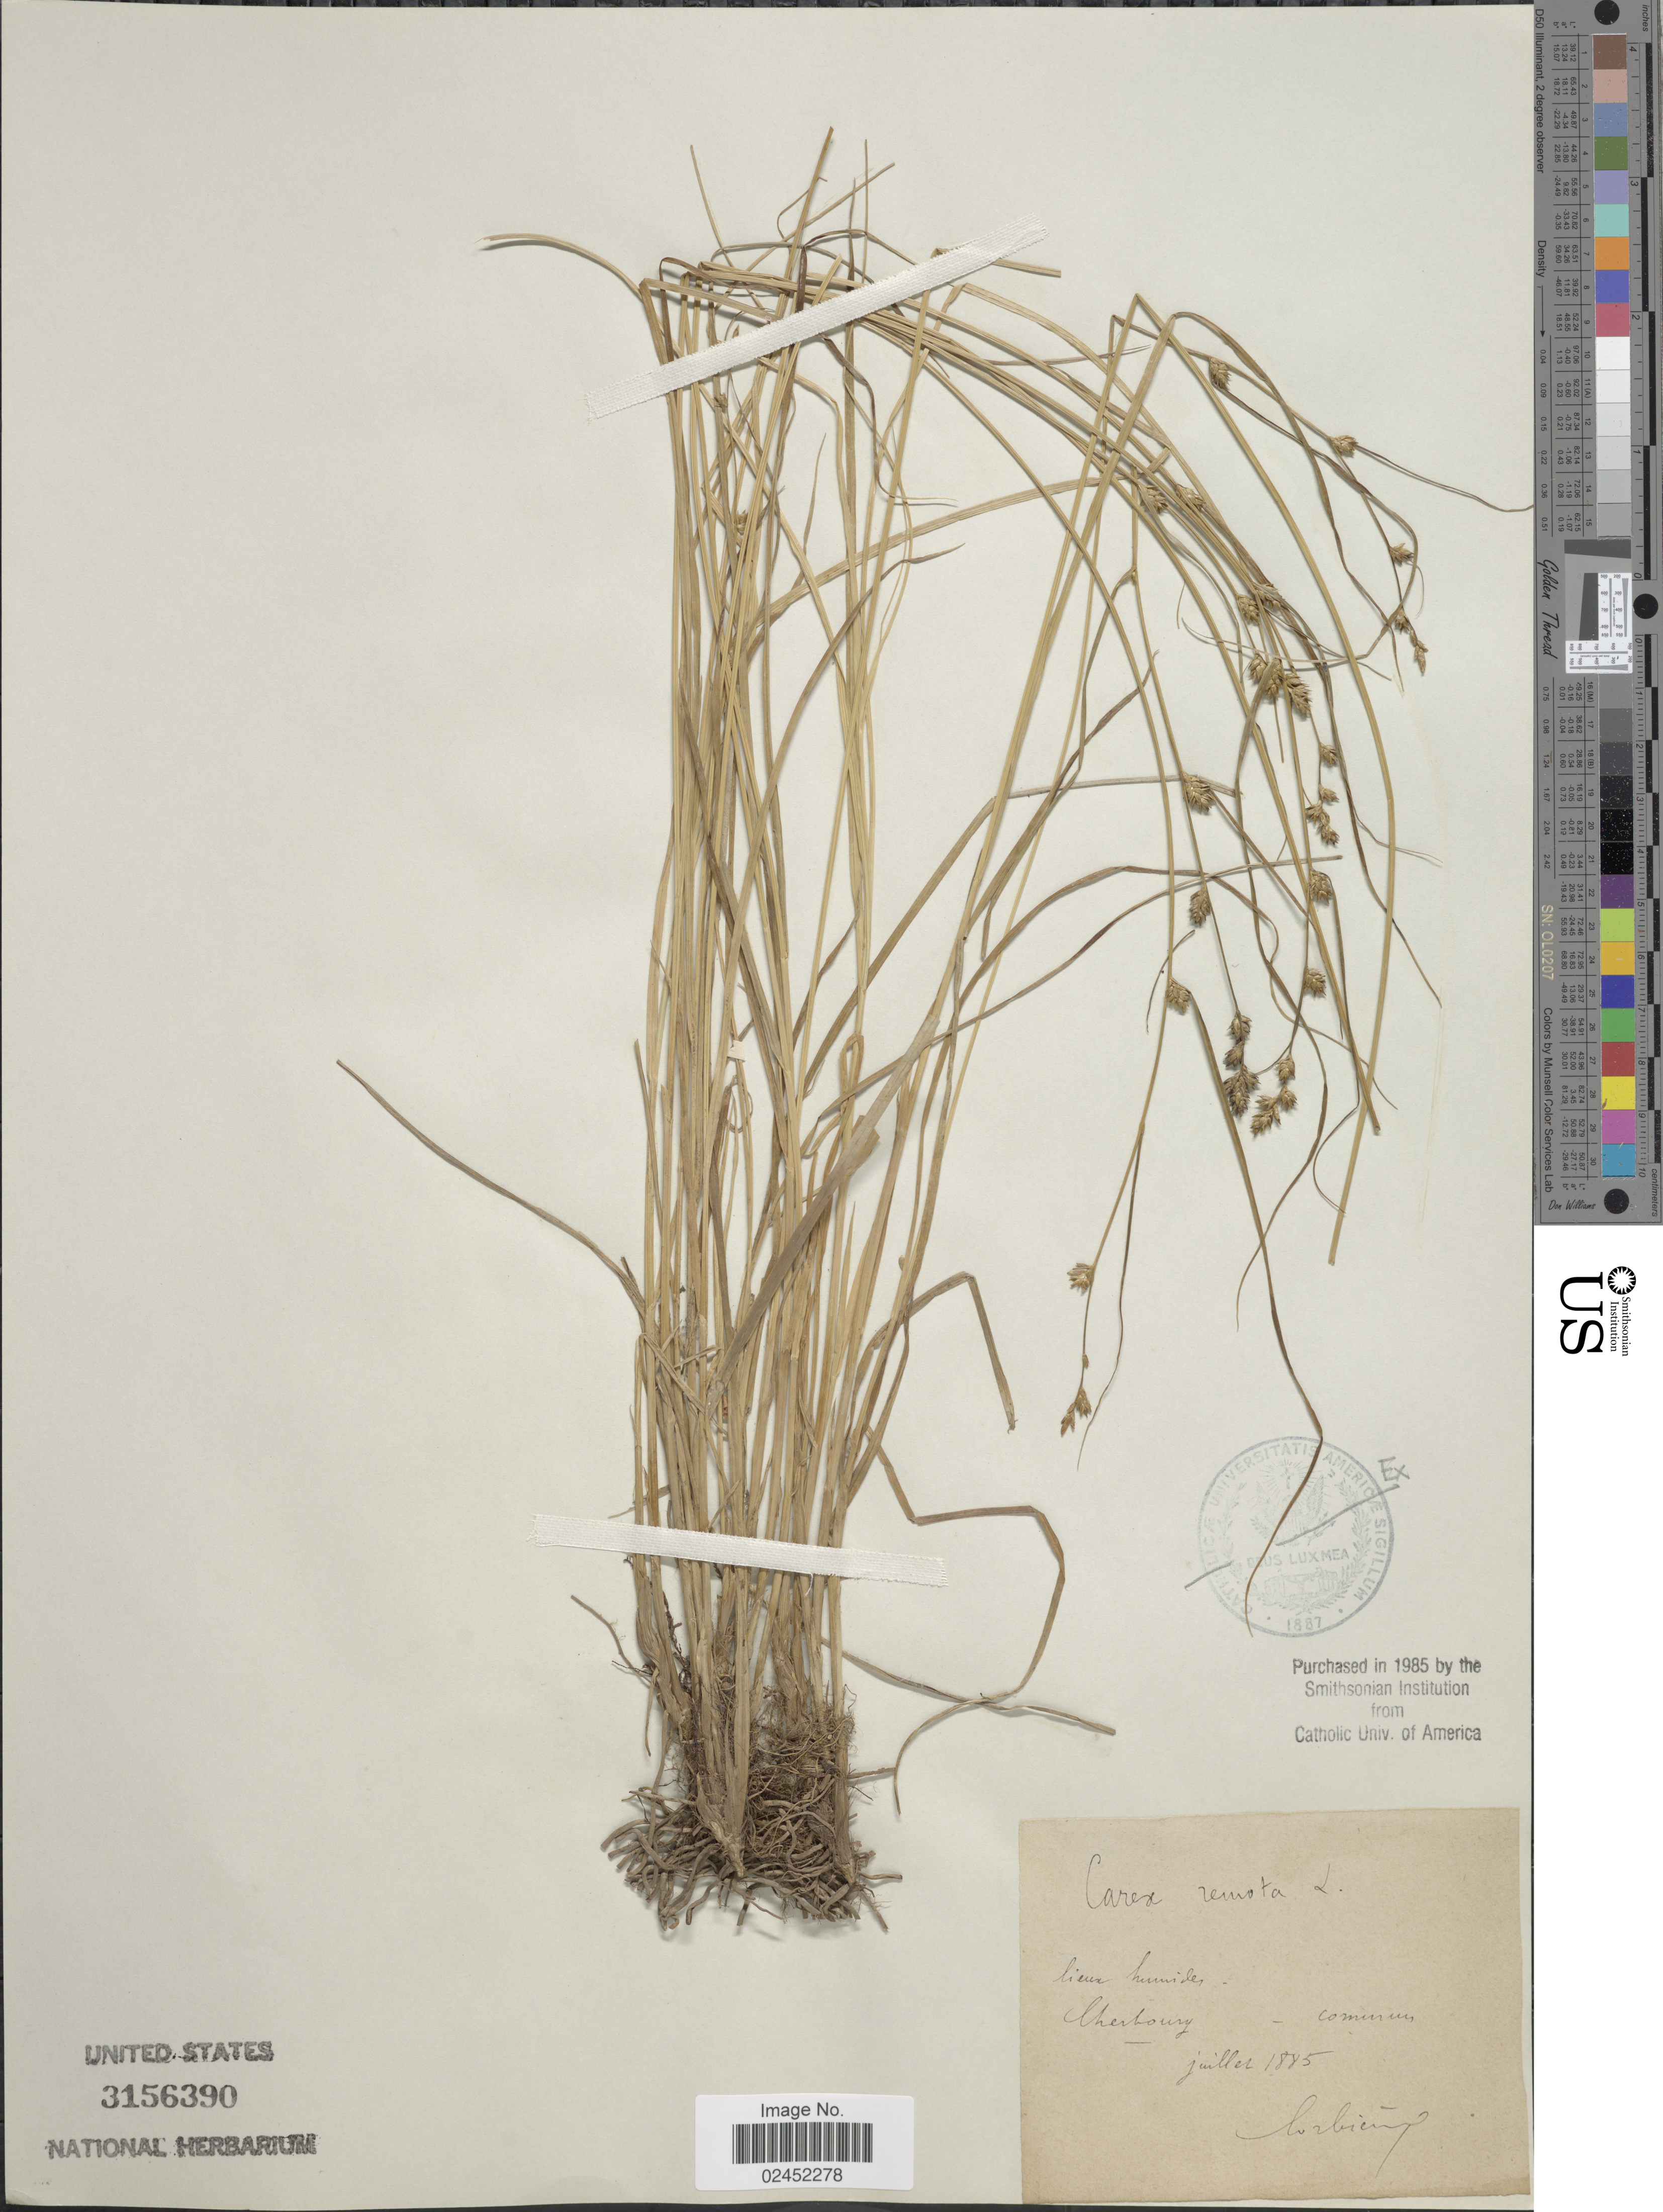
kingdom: Plantae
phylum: Tracheophyta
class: Liliopsida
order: Poales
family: Cyperaceae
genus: Carex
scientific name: Carex remota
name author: L.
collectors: Corbiere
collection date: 1885-07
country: France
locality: Lieux humides, Cherbourg.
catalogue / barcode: US 3156390